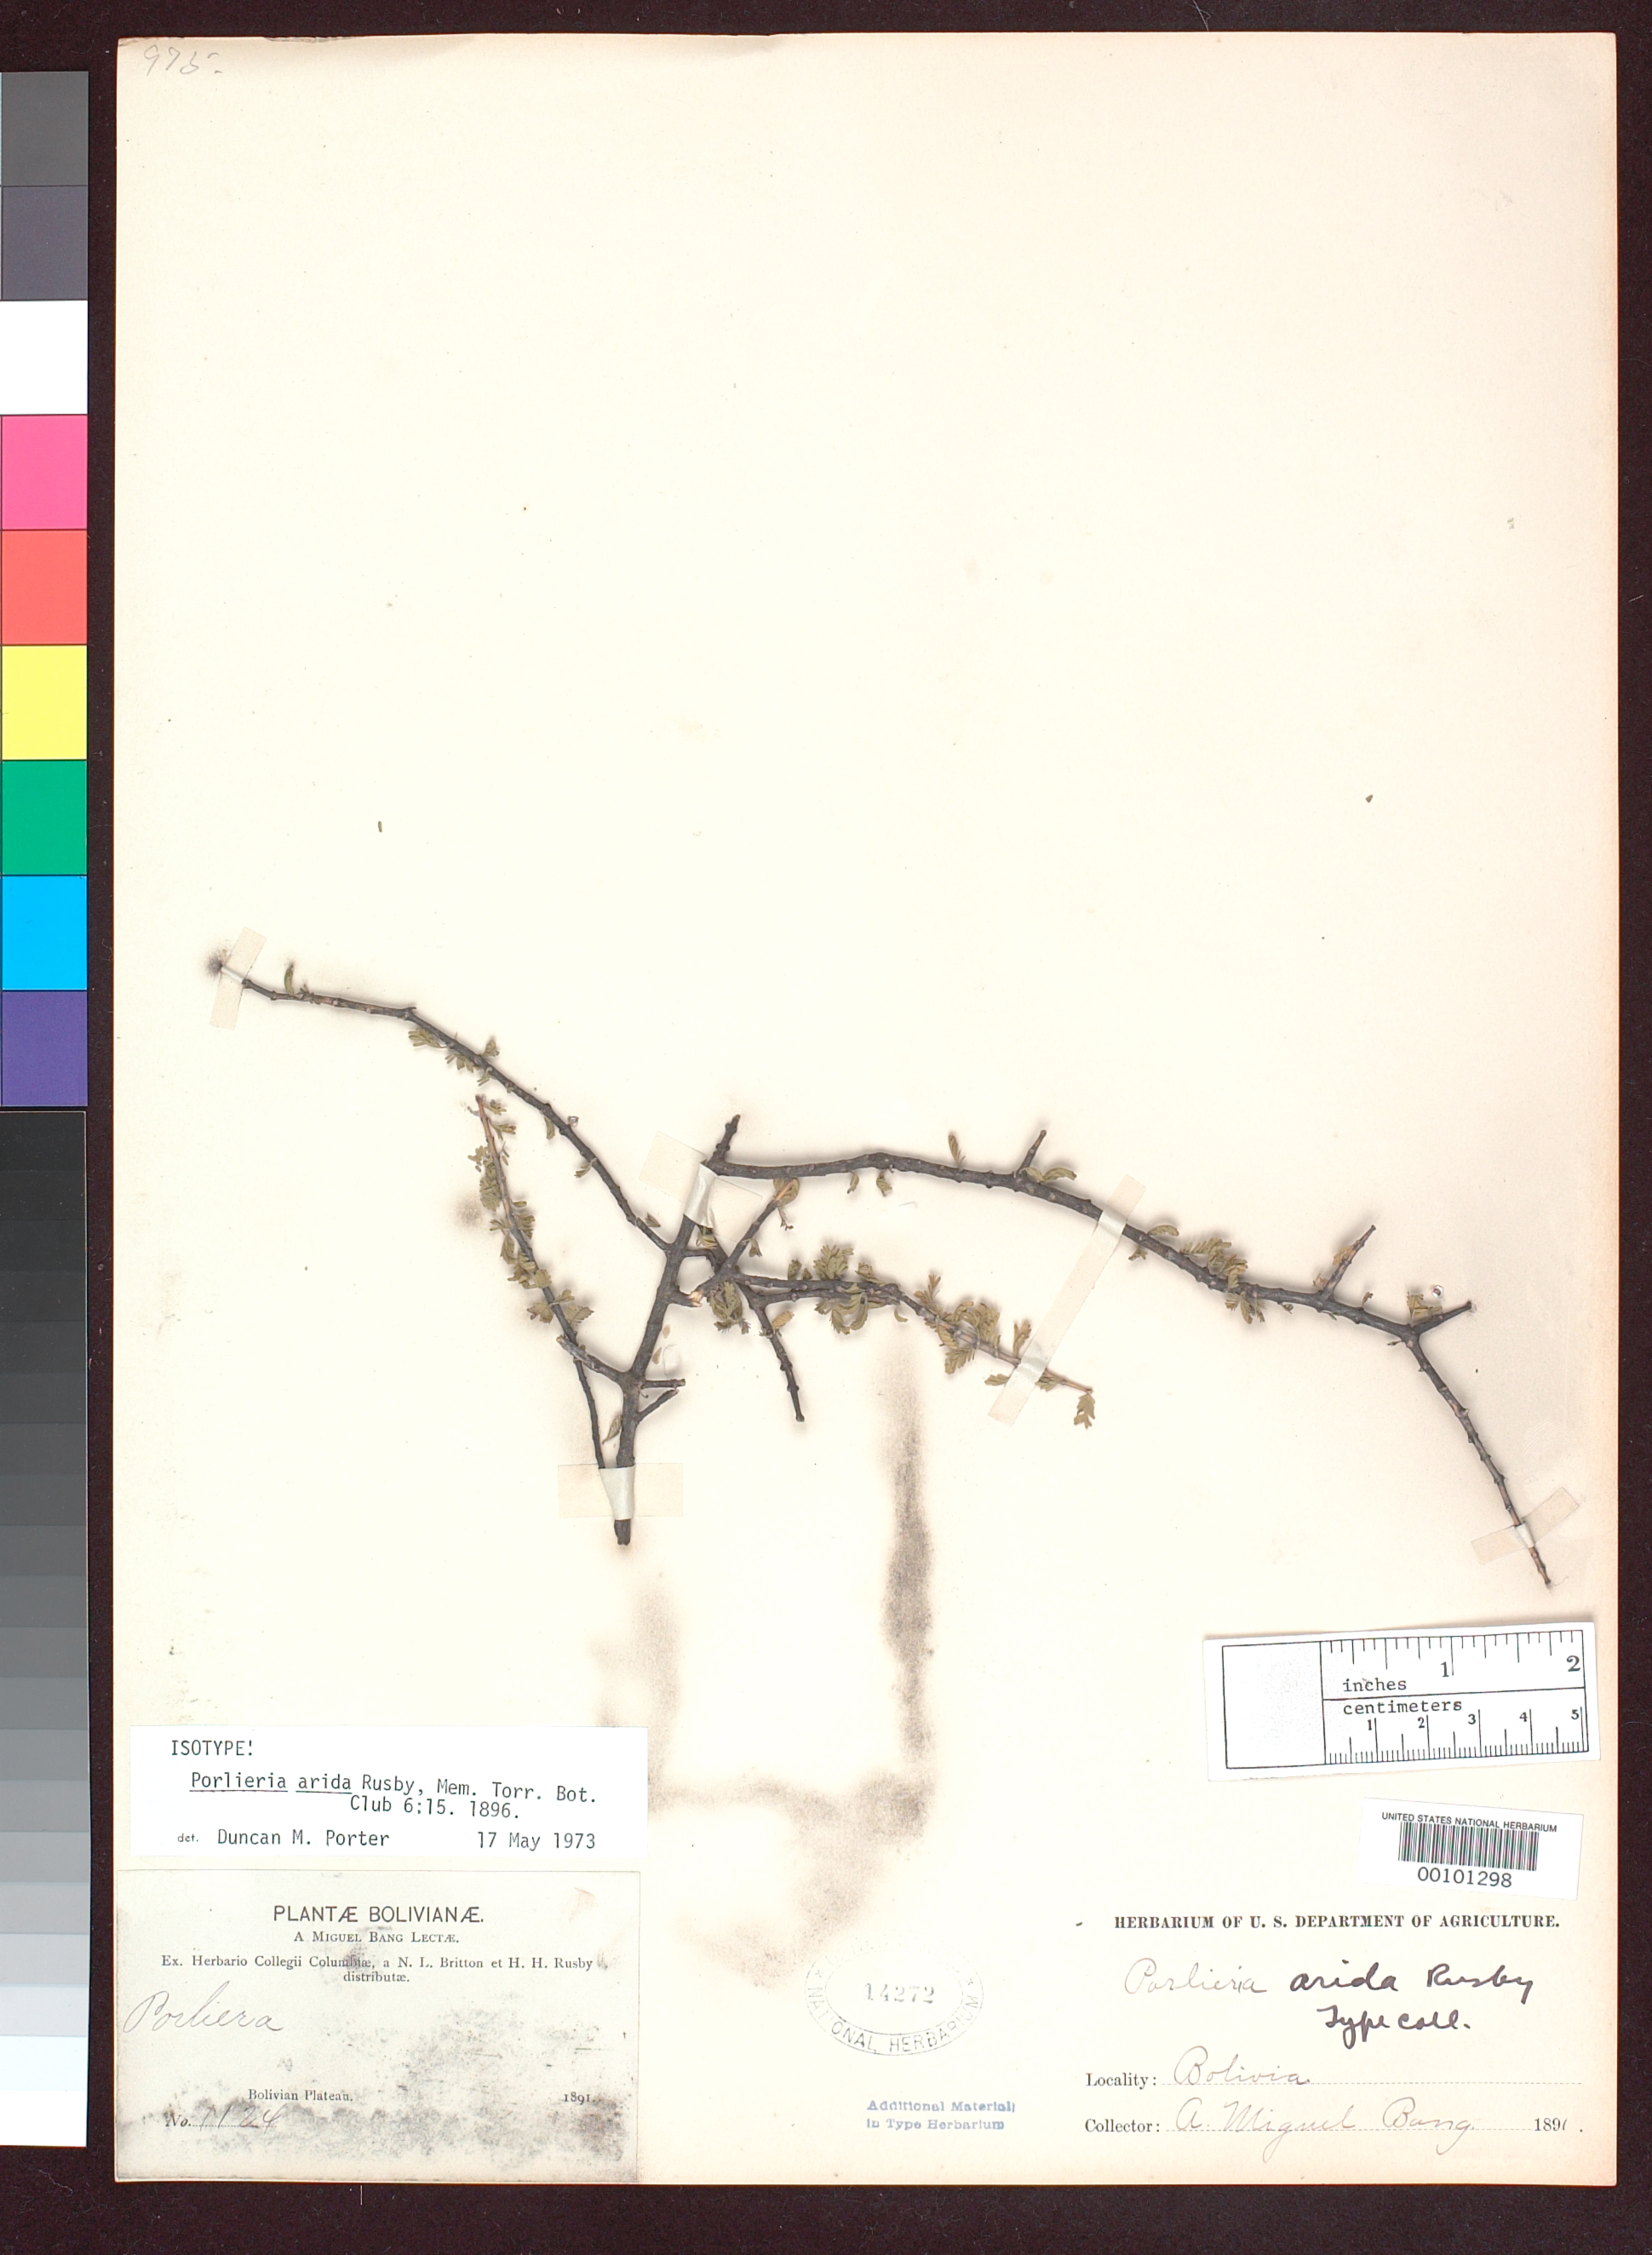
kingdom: Plantae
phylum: Tracheophyta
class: Magnoliopsida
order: Zygophyllales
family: Zygophyllaceae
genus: Porlieria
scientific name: Porlieria arida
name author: Rusby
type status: Isosyntype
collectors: M. Bang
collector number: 1124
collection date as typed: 1891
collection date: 1891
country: Bolivia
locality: Bolivian Plateau.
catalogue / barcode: US 14272